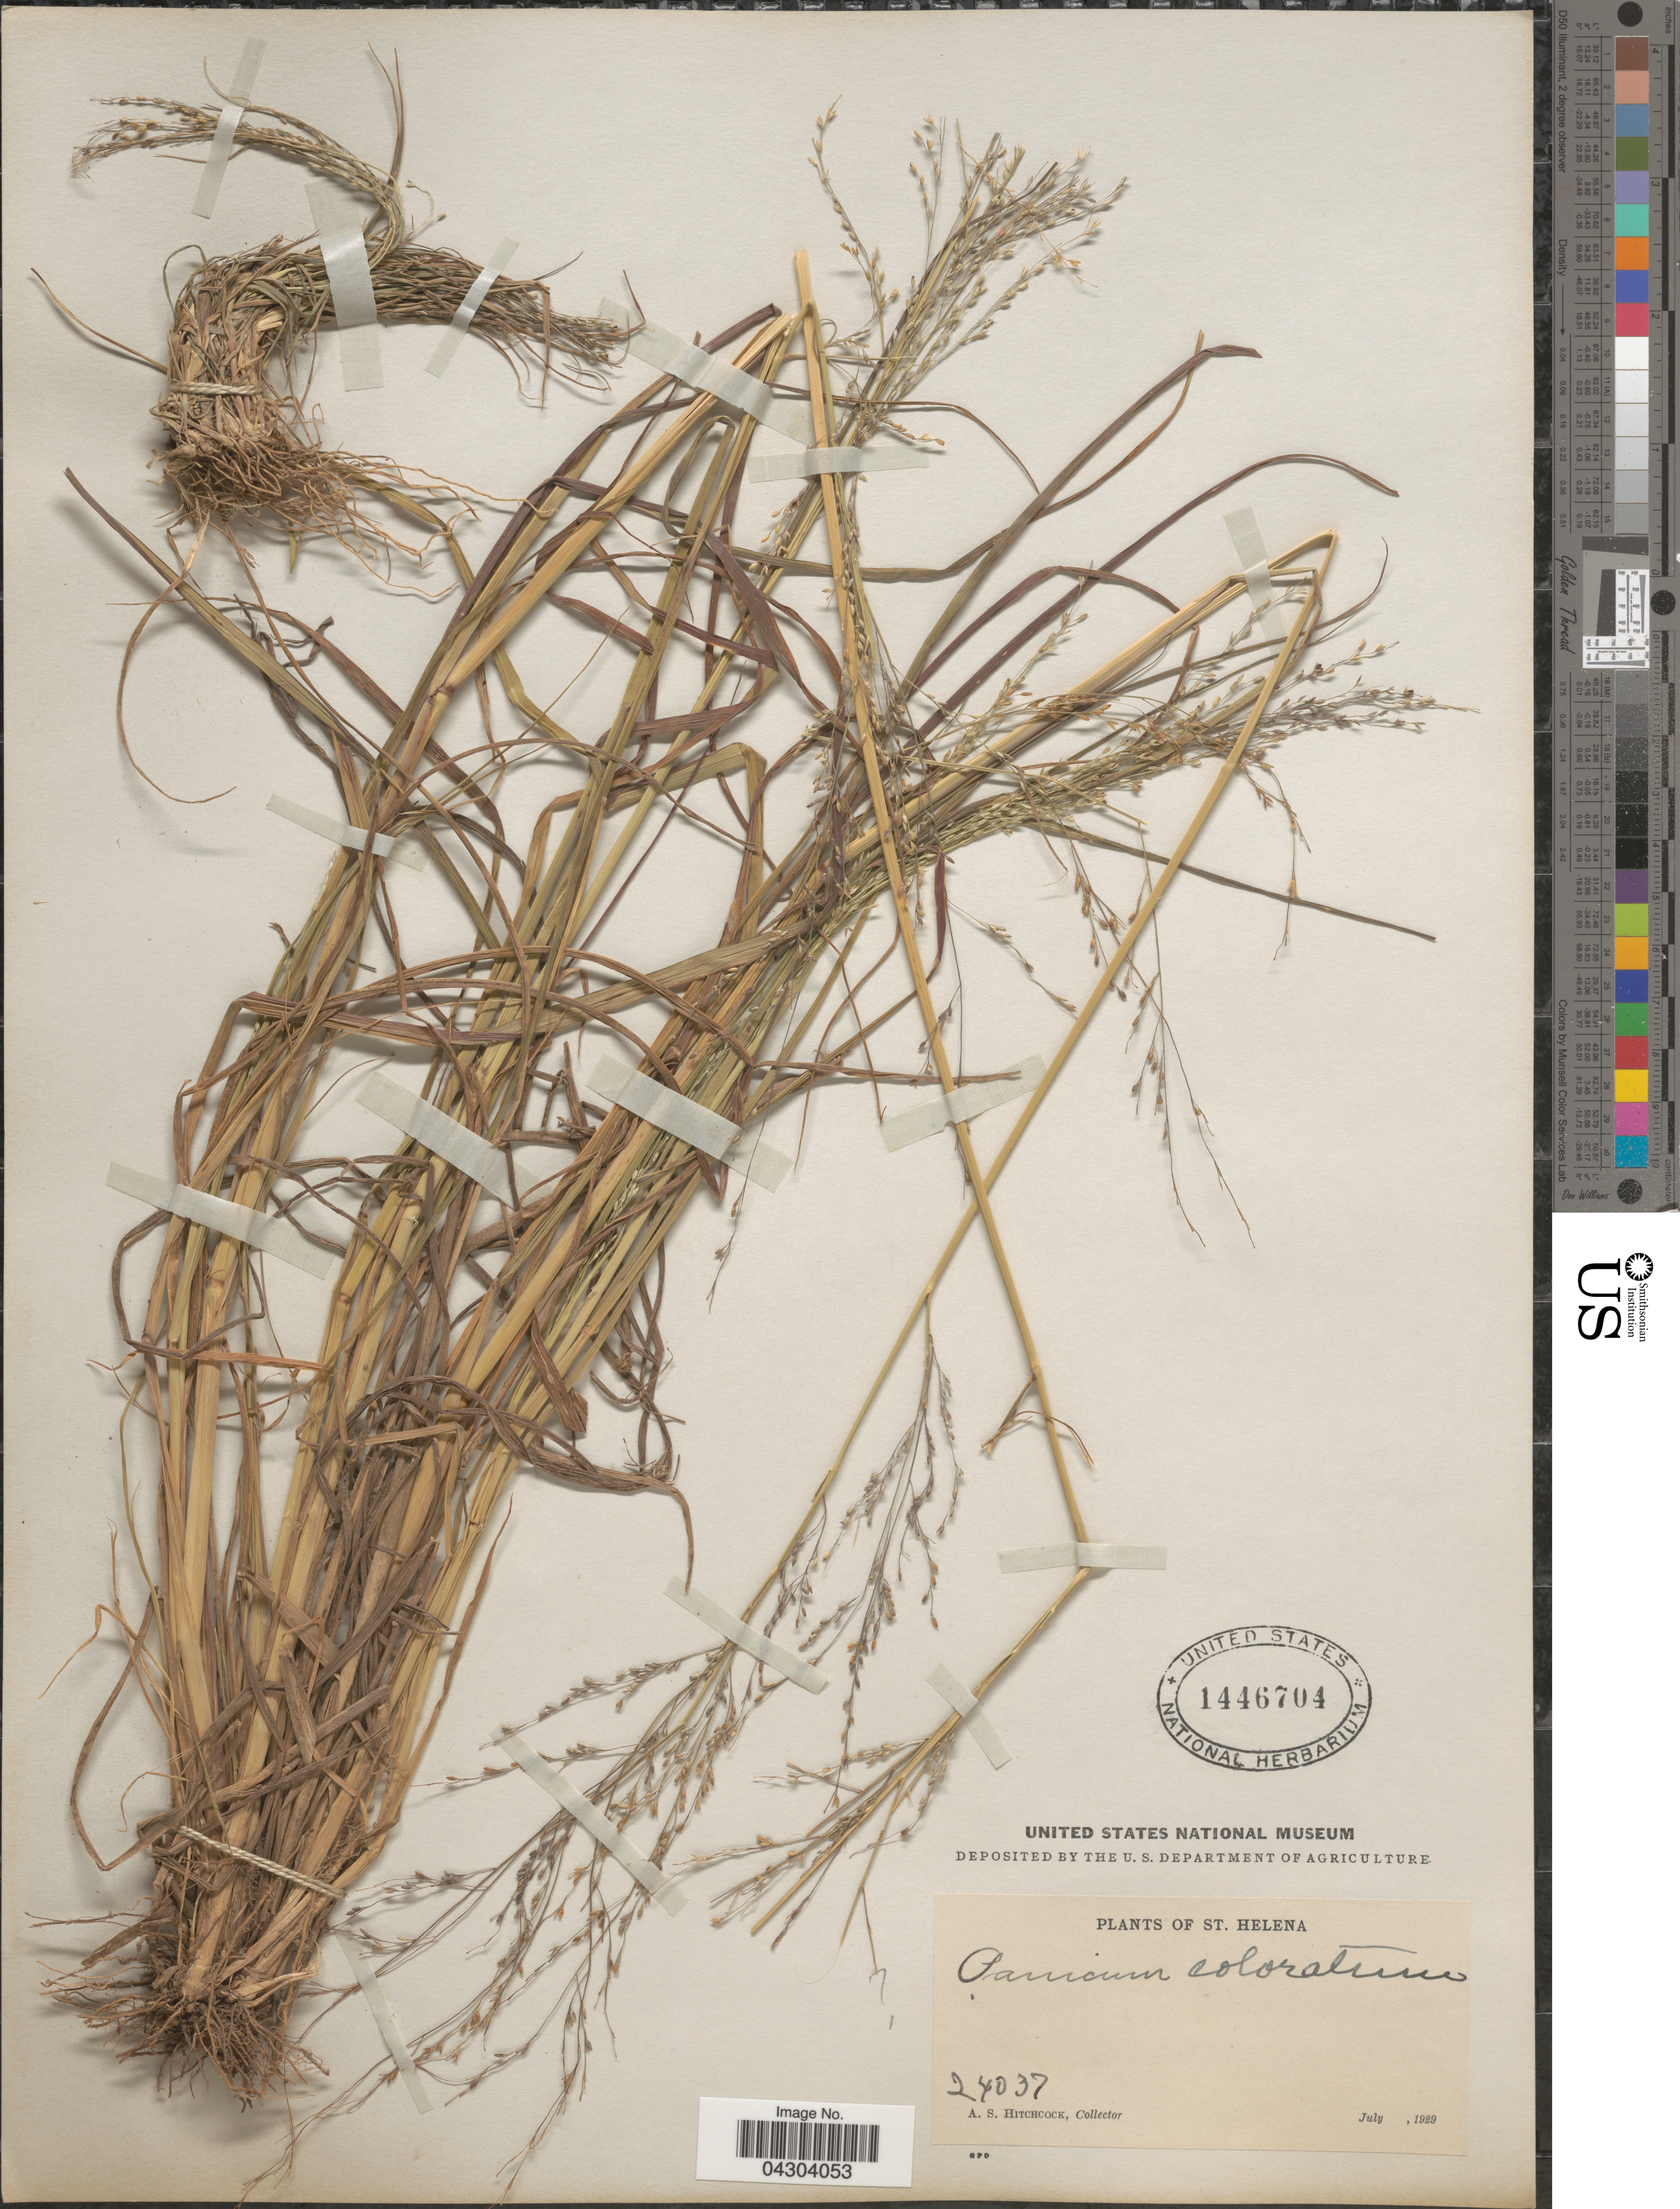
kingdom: Plantae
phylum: Tracheophyta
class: Liliopsida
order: Poales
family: Poaceae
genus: Panicum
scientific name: Panicum sp.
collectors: A. S. Hitchcock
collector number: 24037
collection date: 1929-07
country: St. Helena Islands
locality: St. Helena.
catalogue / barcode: US 1446704